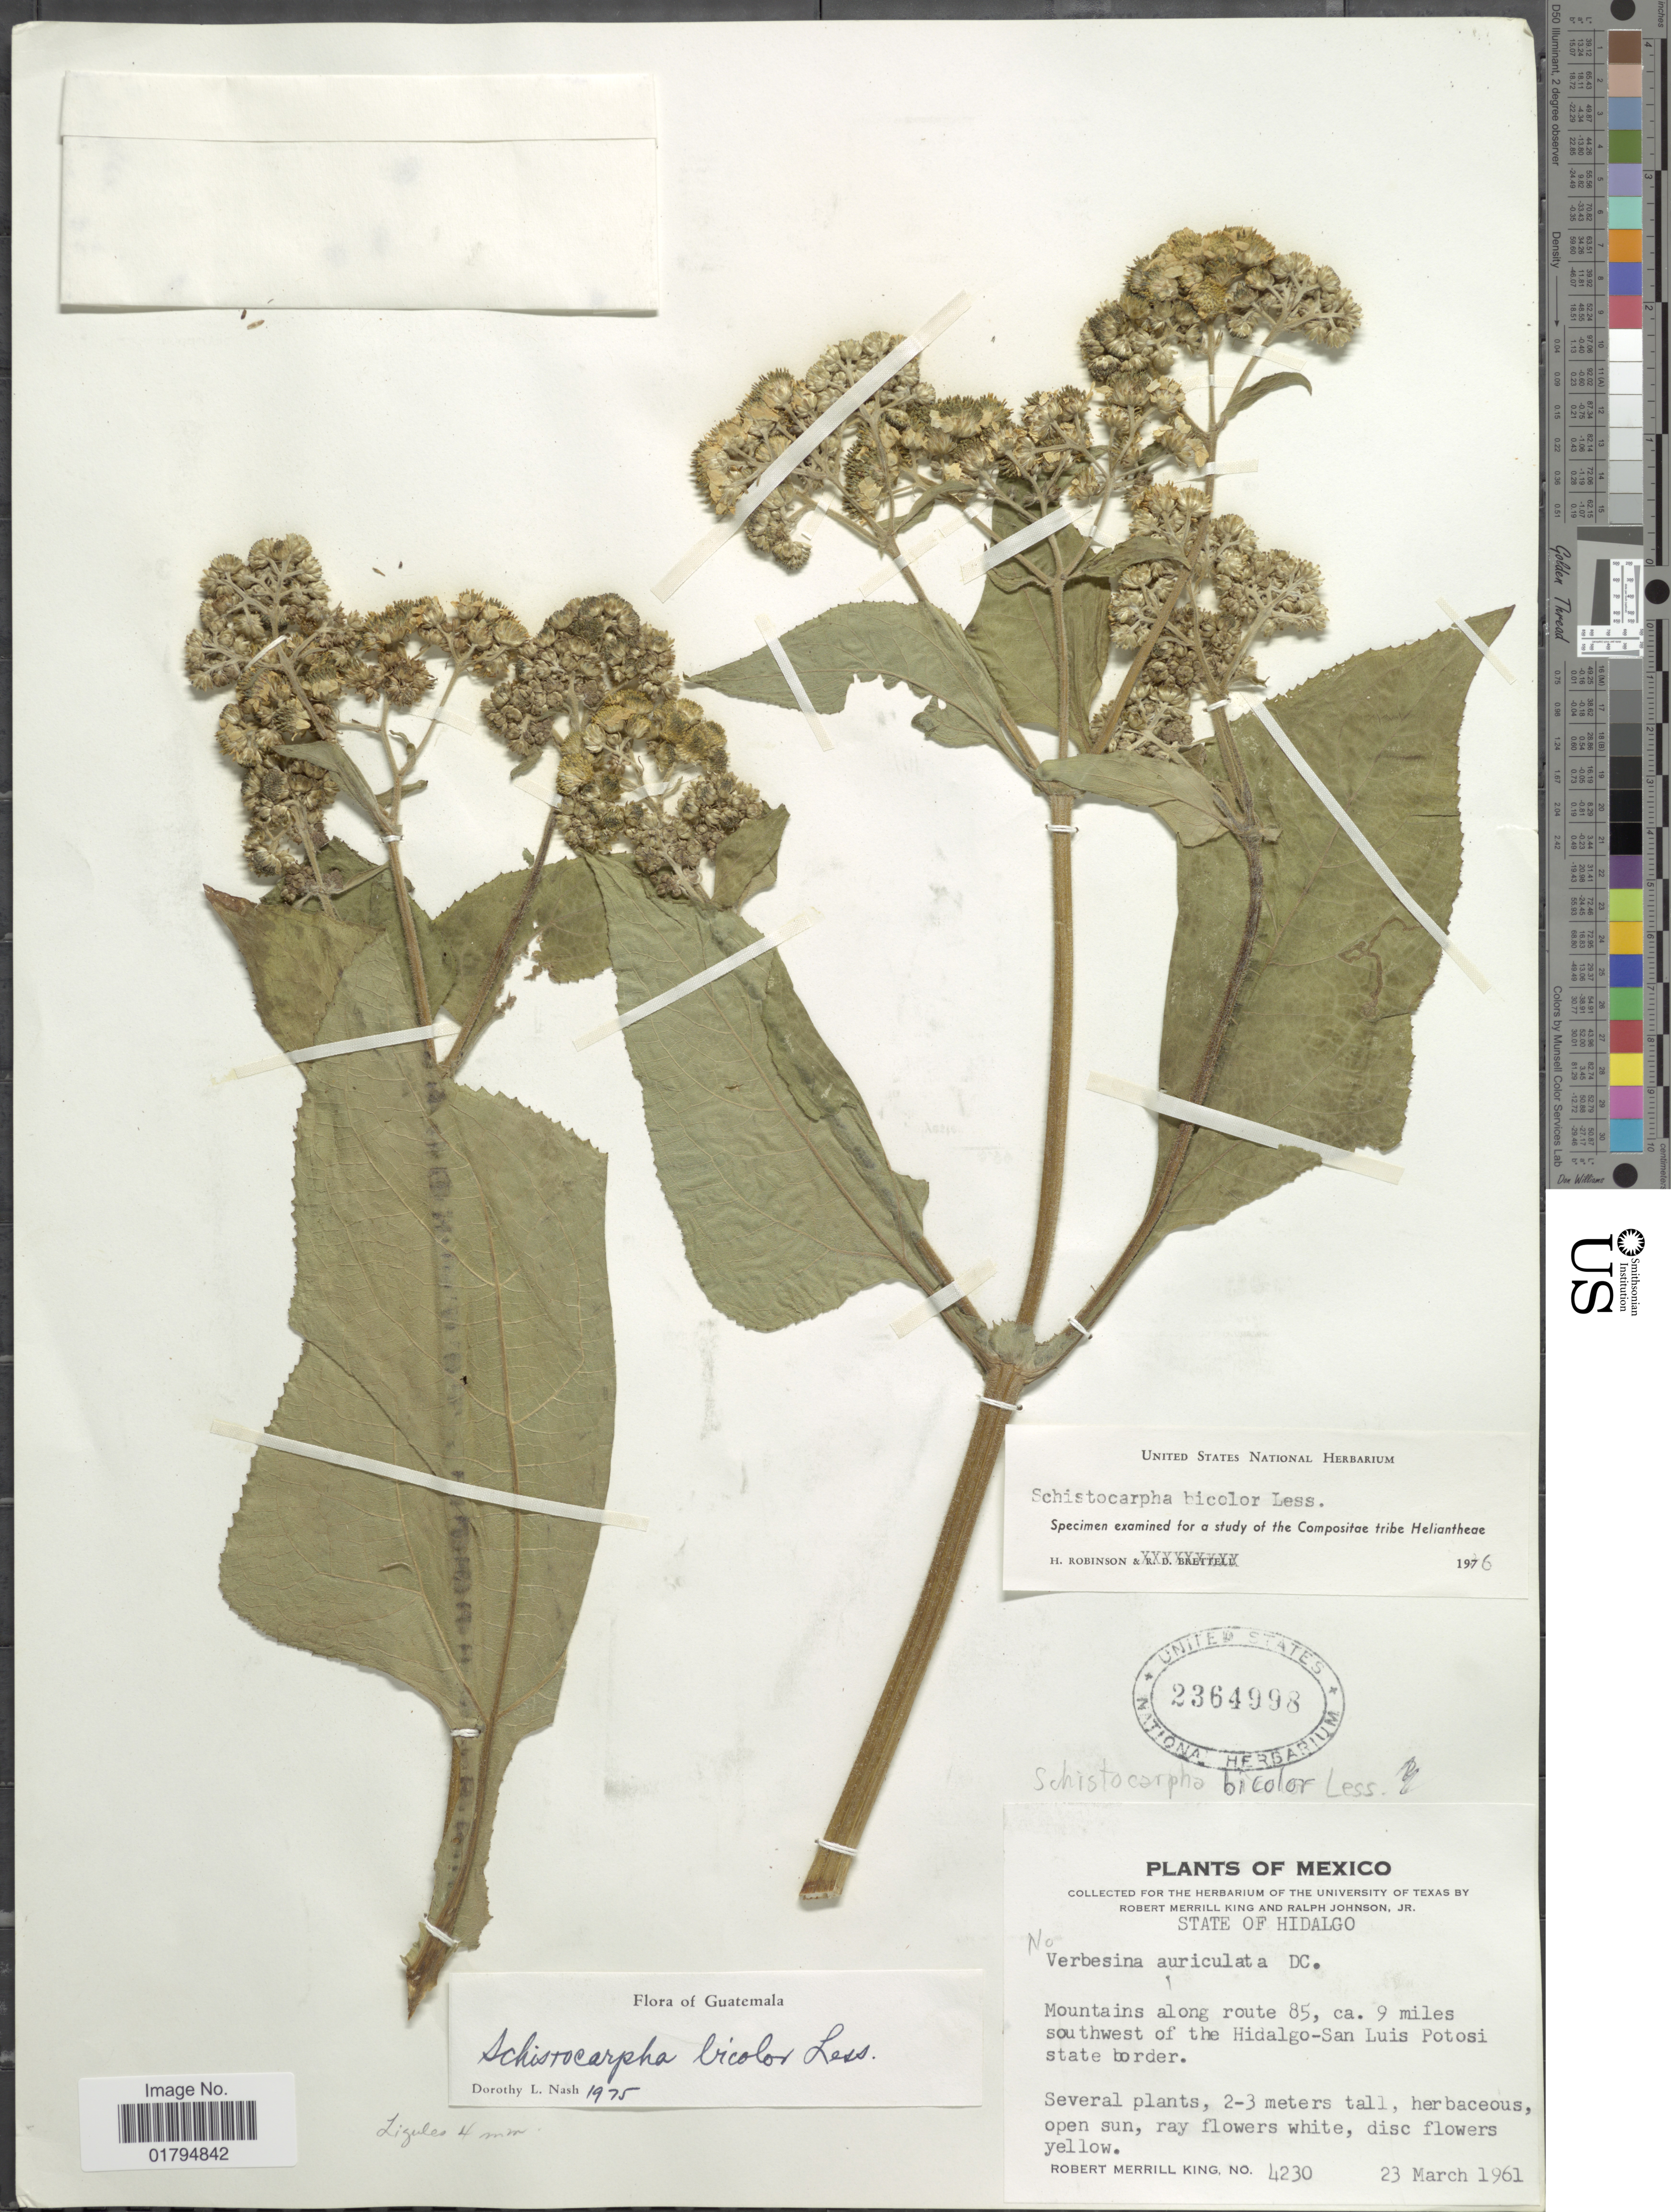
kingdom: Plantae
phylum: Tracheophyta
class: Magnoliopsida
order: Asterales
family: Asteraceae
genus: Schistocarpha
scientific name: Schistocarpha bicolor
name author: Less.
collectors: R. M. King & R. Johnson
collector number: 4230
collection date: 1961-03-23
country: Mexico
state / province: Hidalgo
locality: Mountains along route 85, ca. 9 miles southwest of the Hidalgo-San Luis Potosi state border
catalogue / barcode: US 2364998